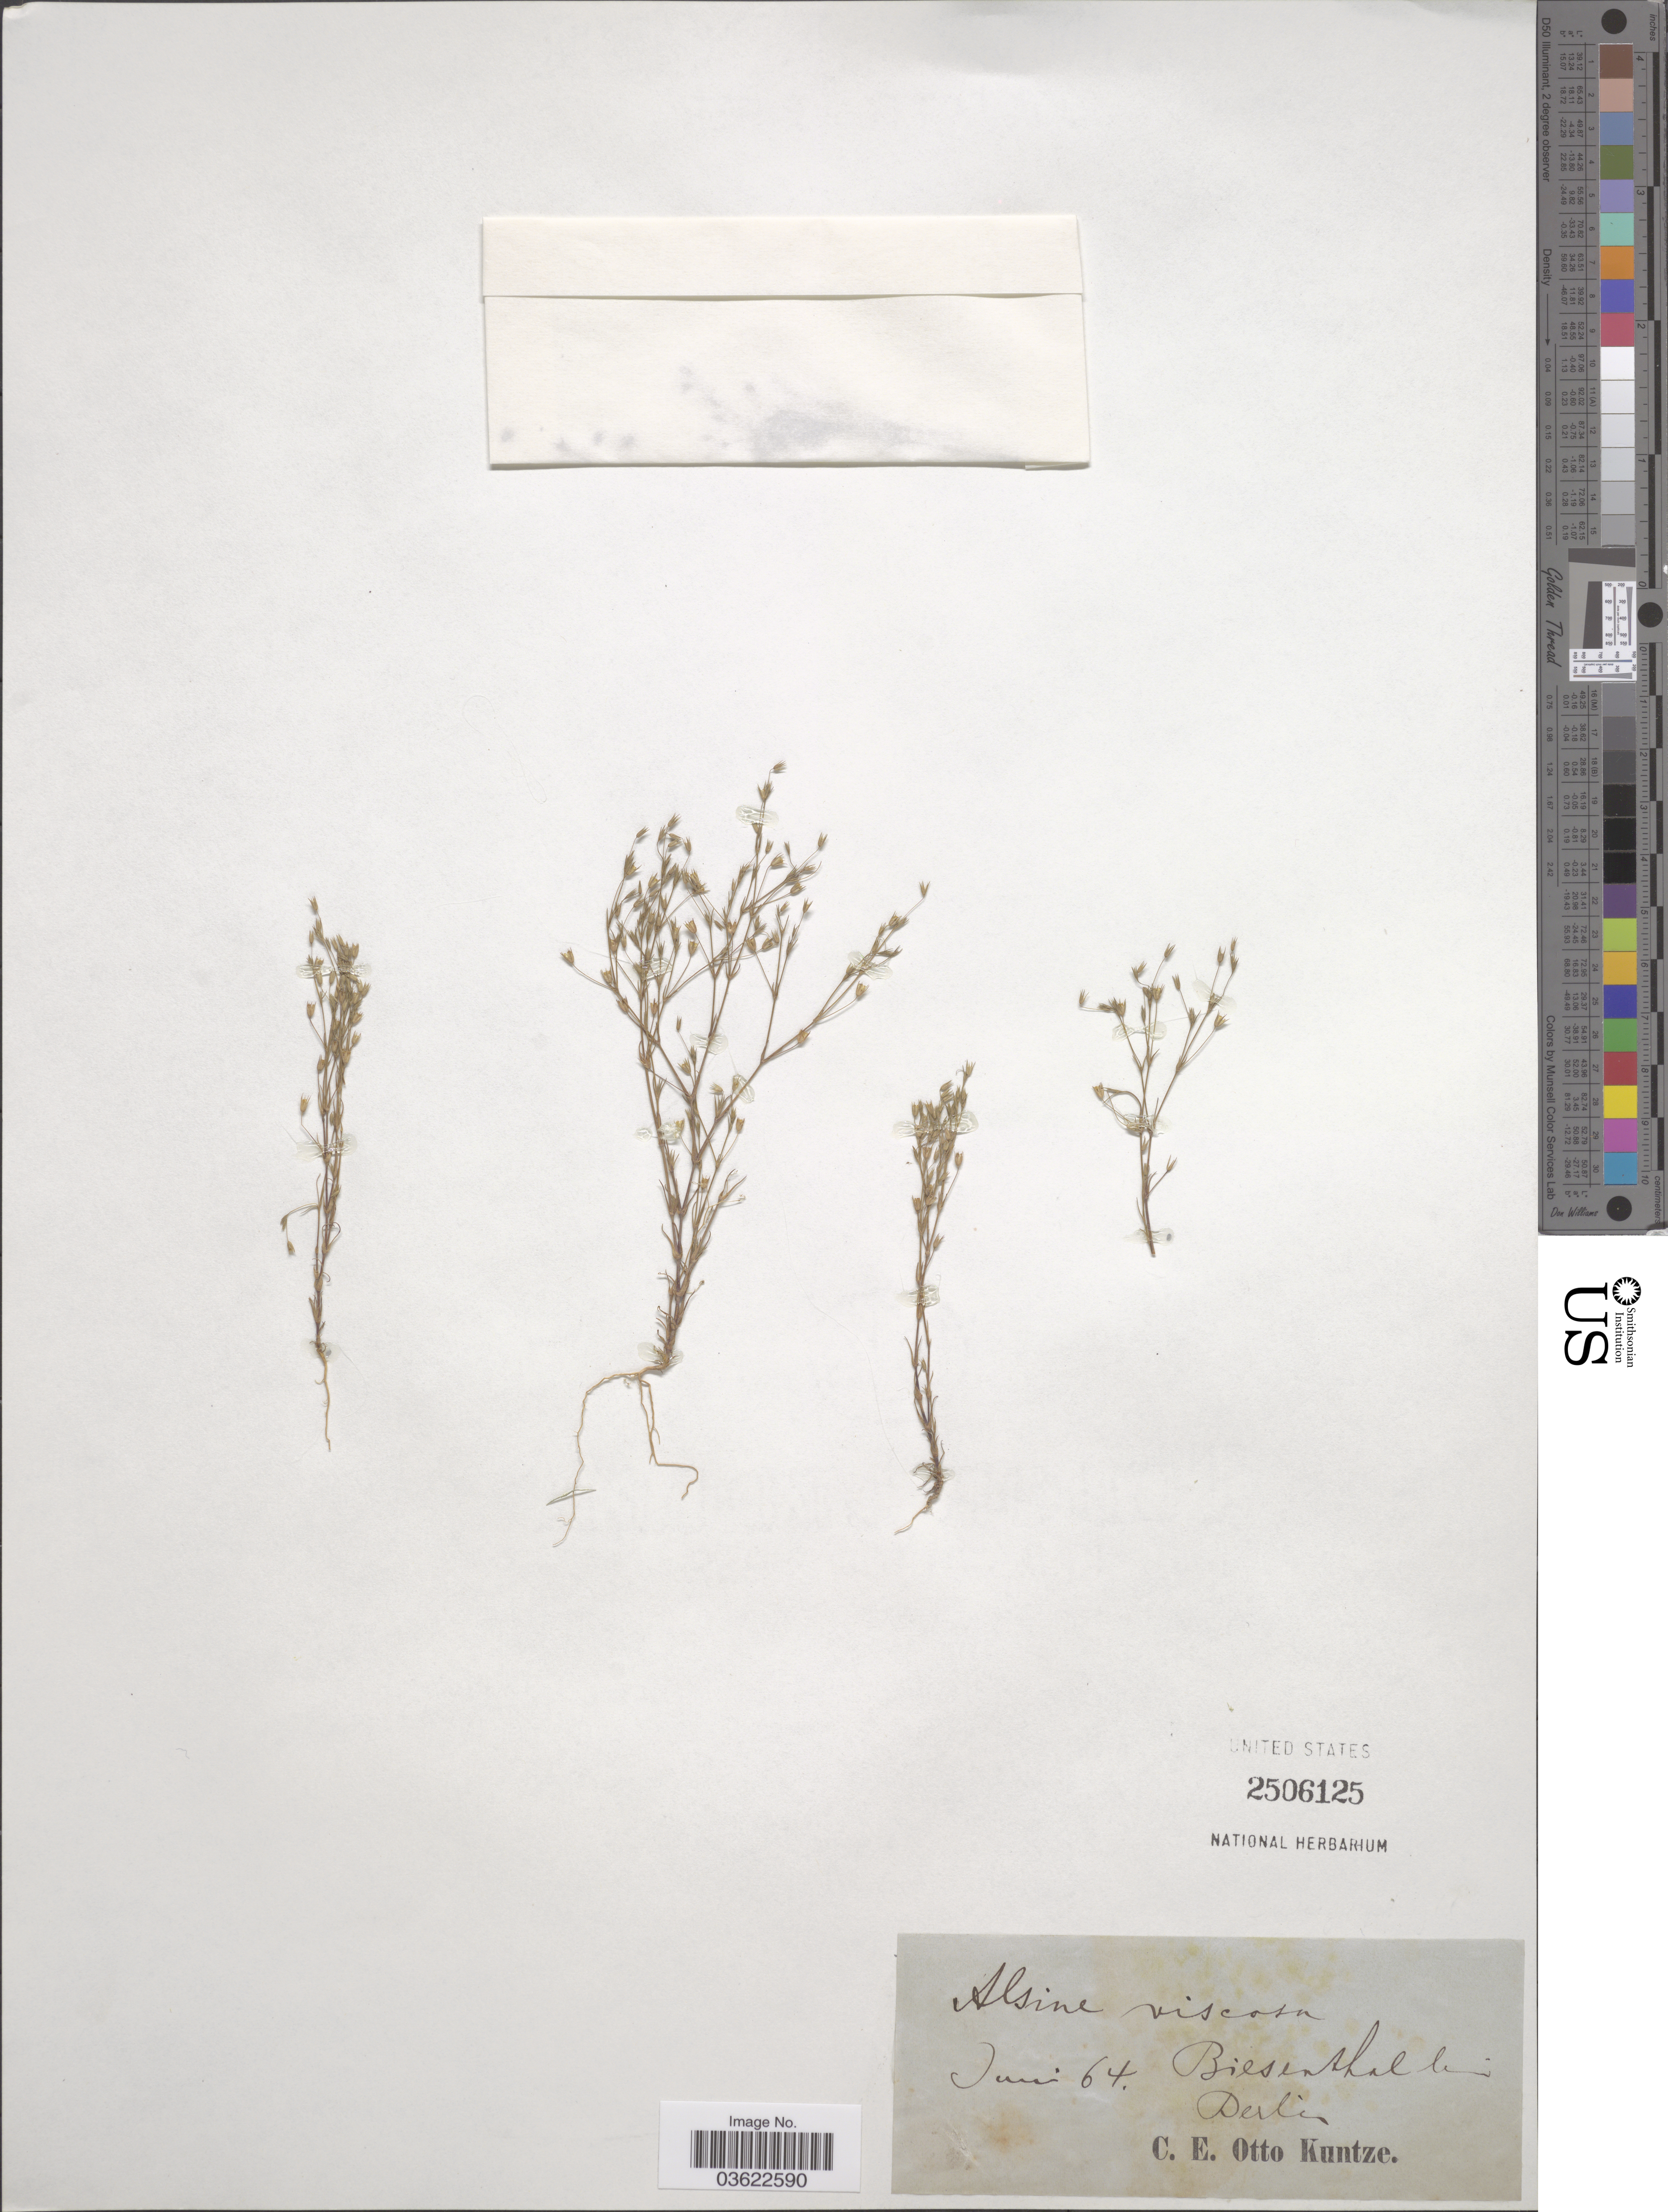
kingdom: Plantae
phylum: Tracheophyta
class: Magnoliopsida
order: Caryophyllales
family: Caryophyllaceae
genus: Arenaria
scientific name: Arenaria viscosa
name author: Pourr. et al.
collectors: C.E.O. Kuntze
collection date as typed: Transcribed d/m/y: /6/64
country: Germany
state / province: Berlin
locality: Biesenthal lin [interpreted].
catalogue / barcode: US 2506125